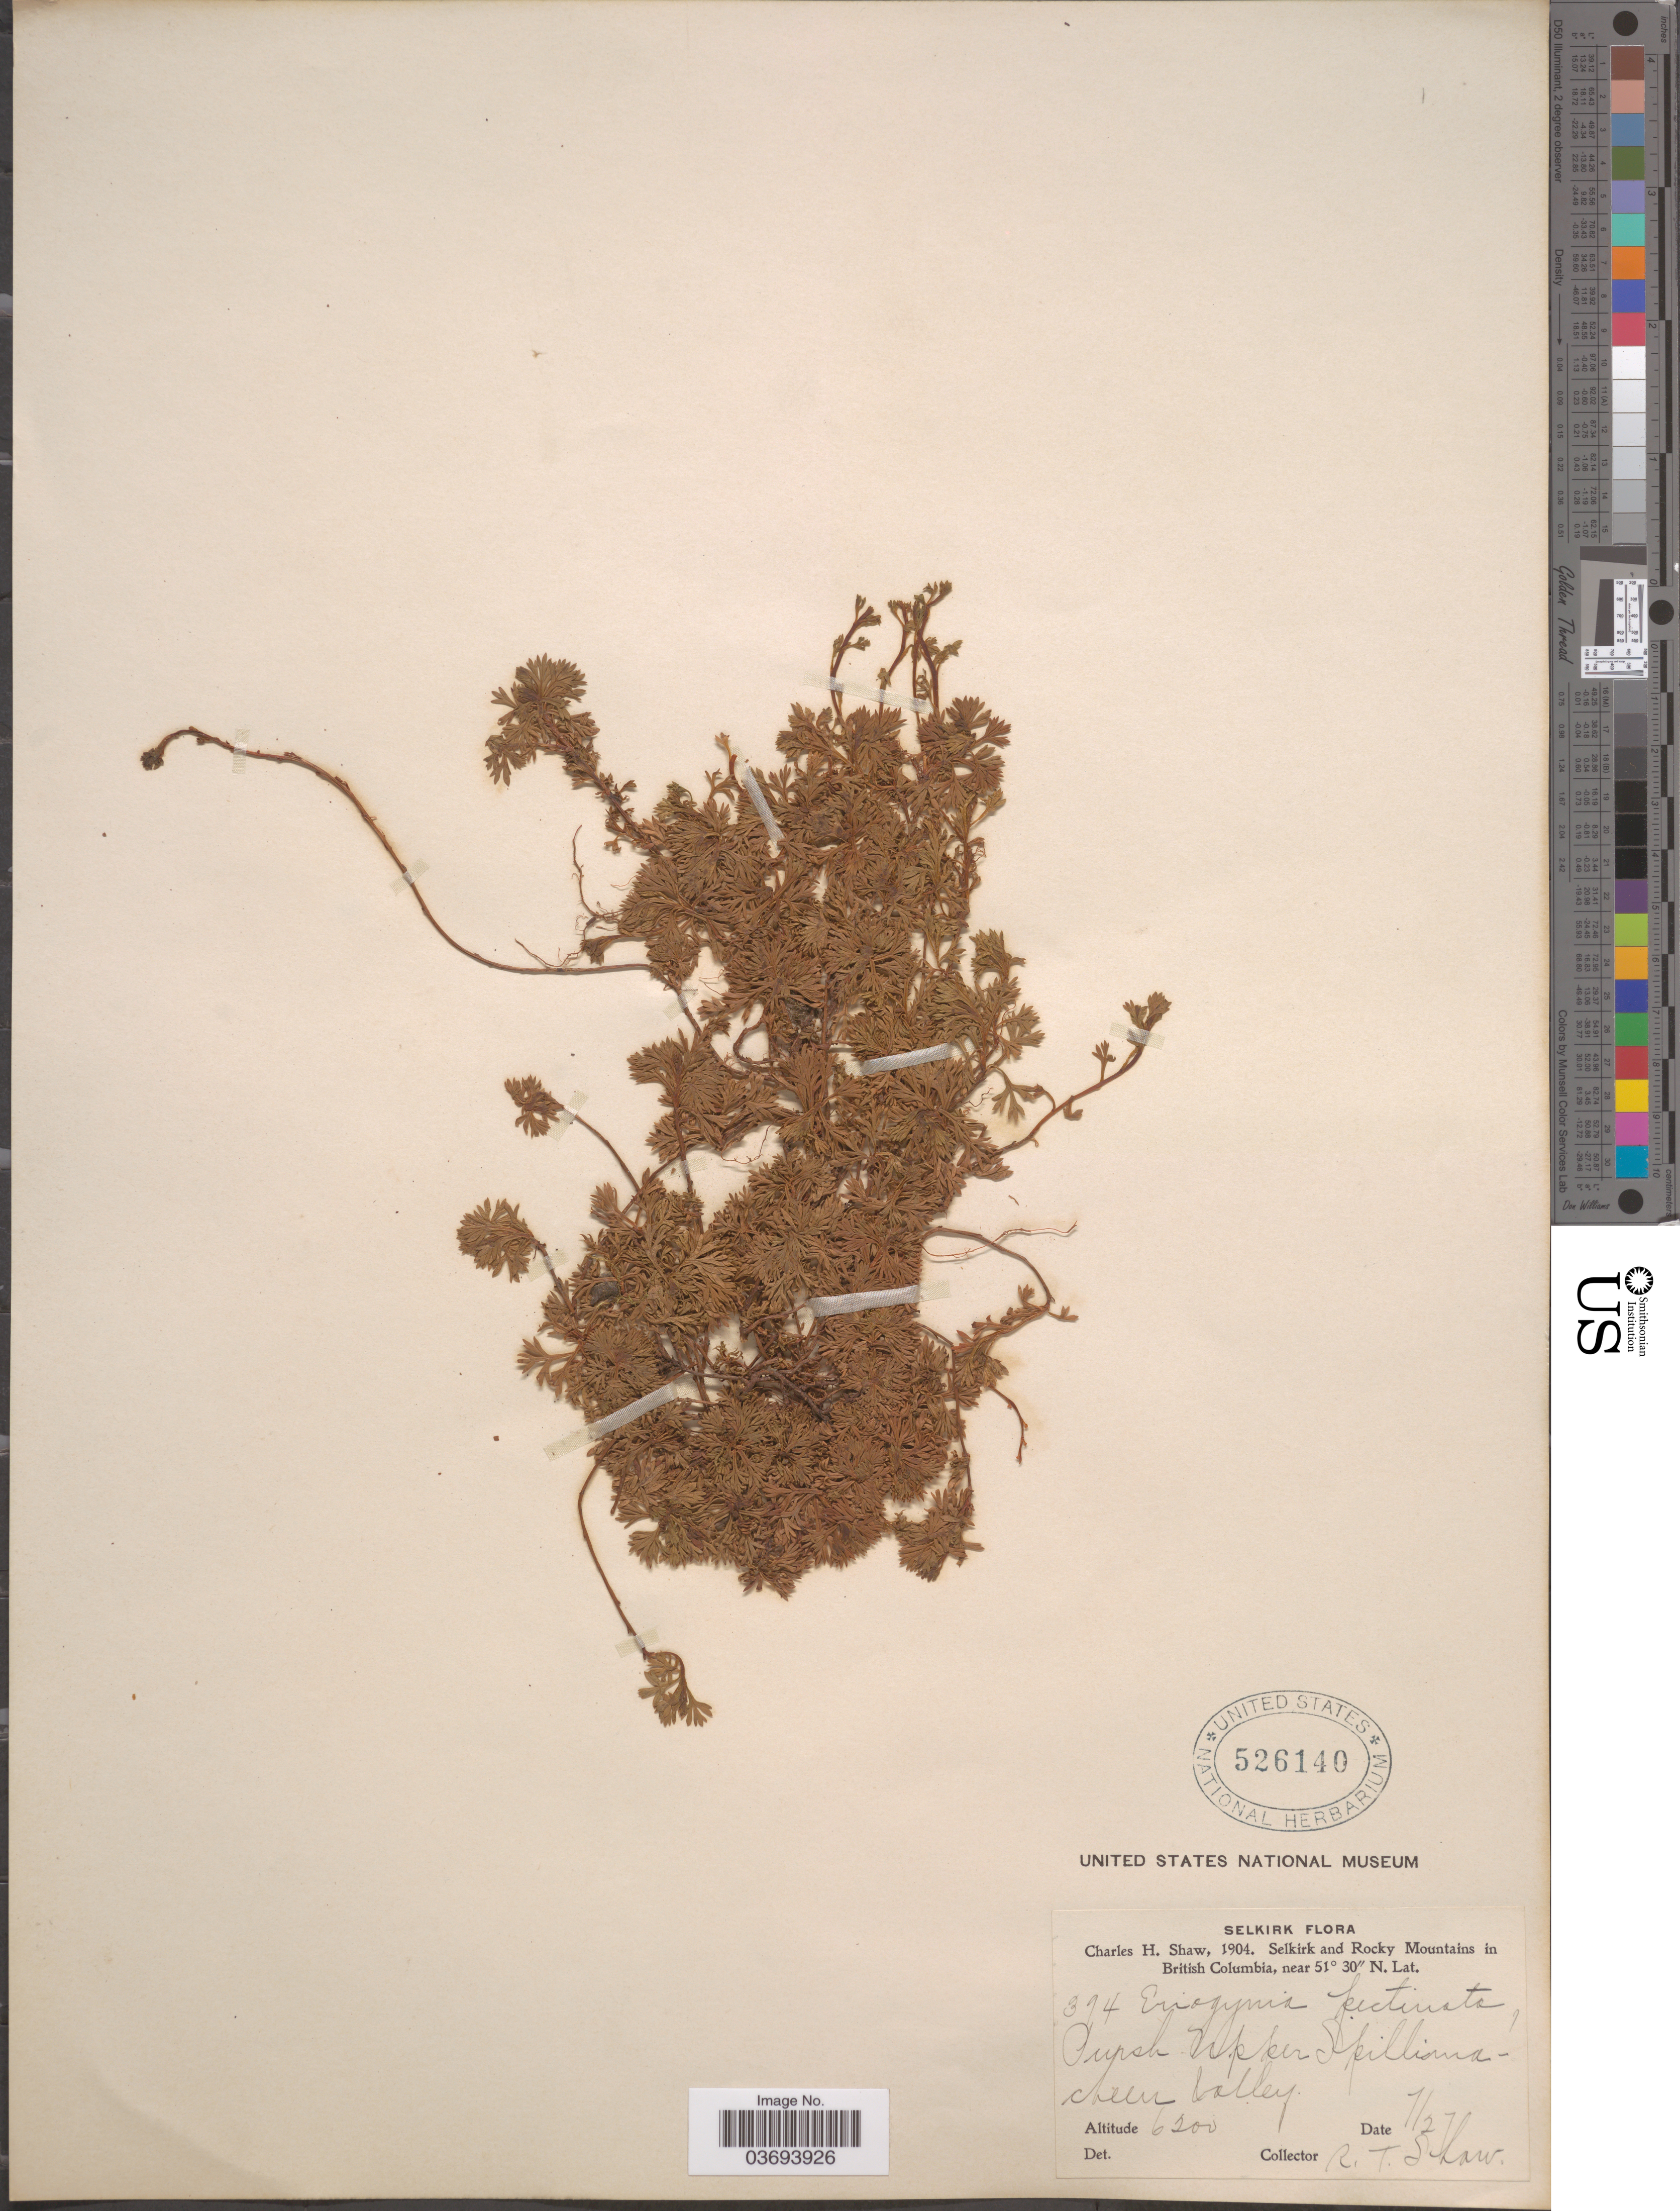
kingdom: Plantae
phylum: Tracheophyta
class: Magnoliopsida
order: Rosales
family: Rosaceae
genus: Luetkea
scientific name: Luetkea pectinata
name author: (Pursh) Kuntze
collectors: R. T. Shaw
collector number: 394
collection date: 1904-07-27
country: Canada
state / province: British Columbia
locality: Selkirk and Rocky Mountains. Upper Spillimacheen Valley.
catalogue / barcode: US 526140